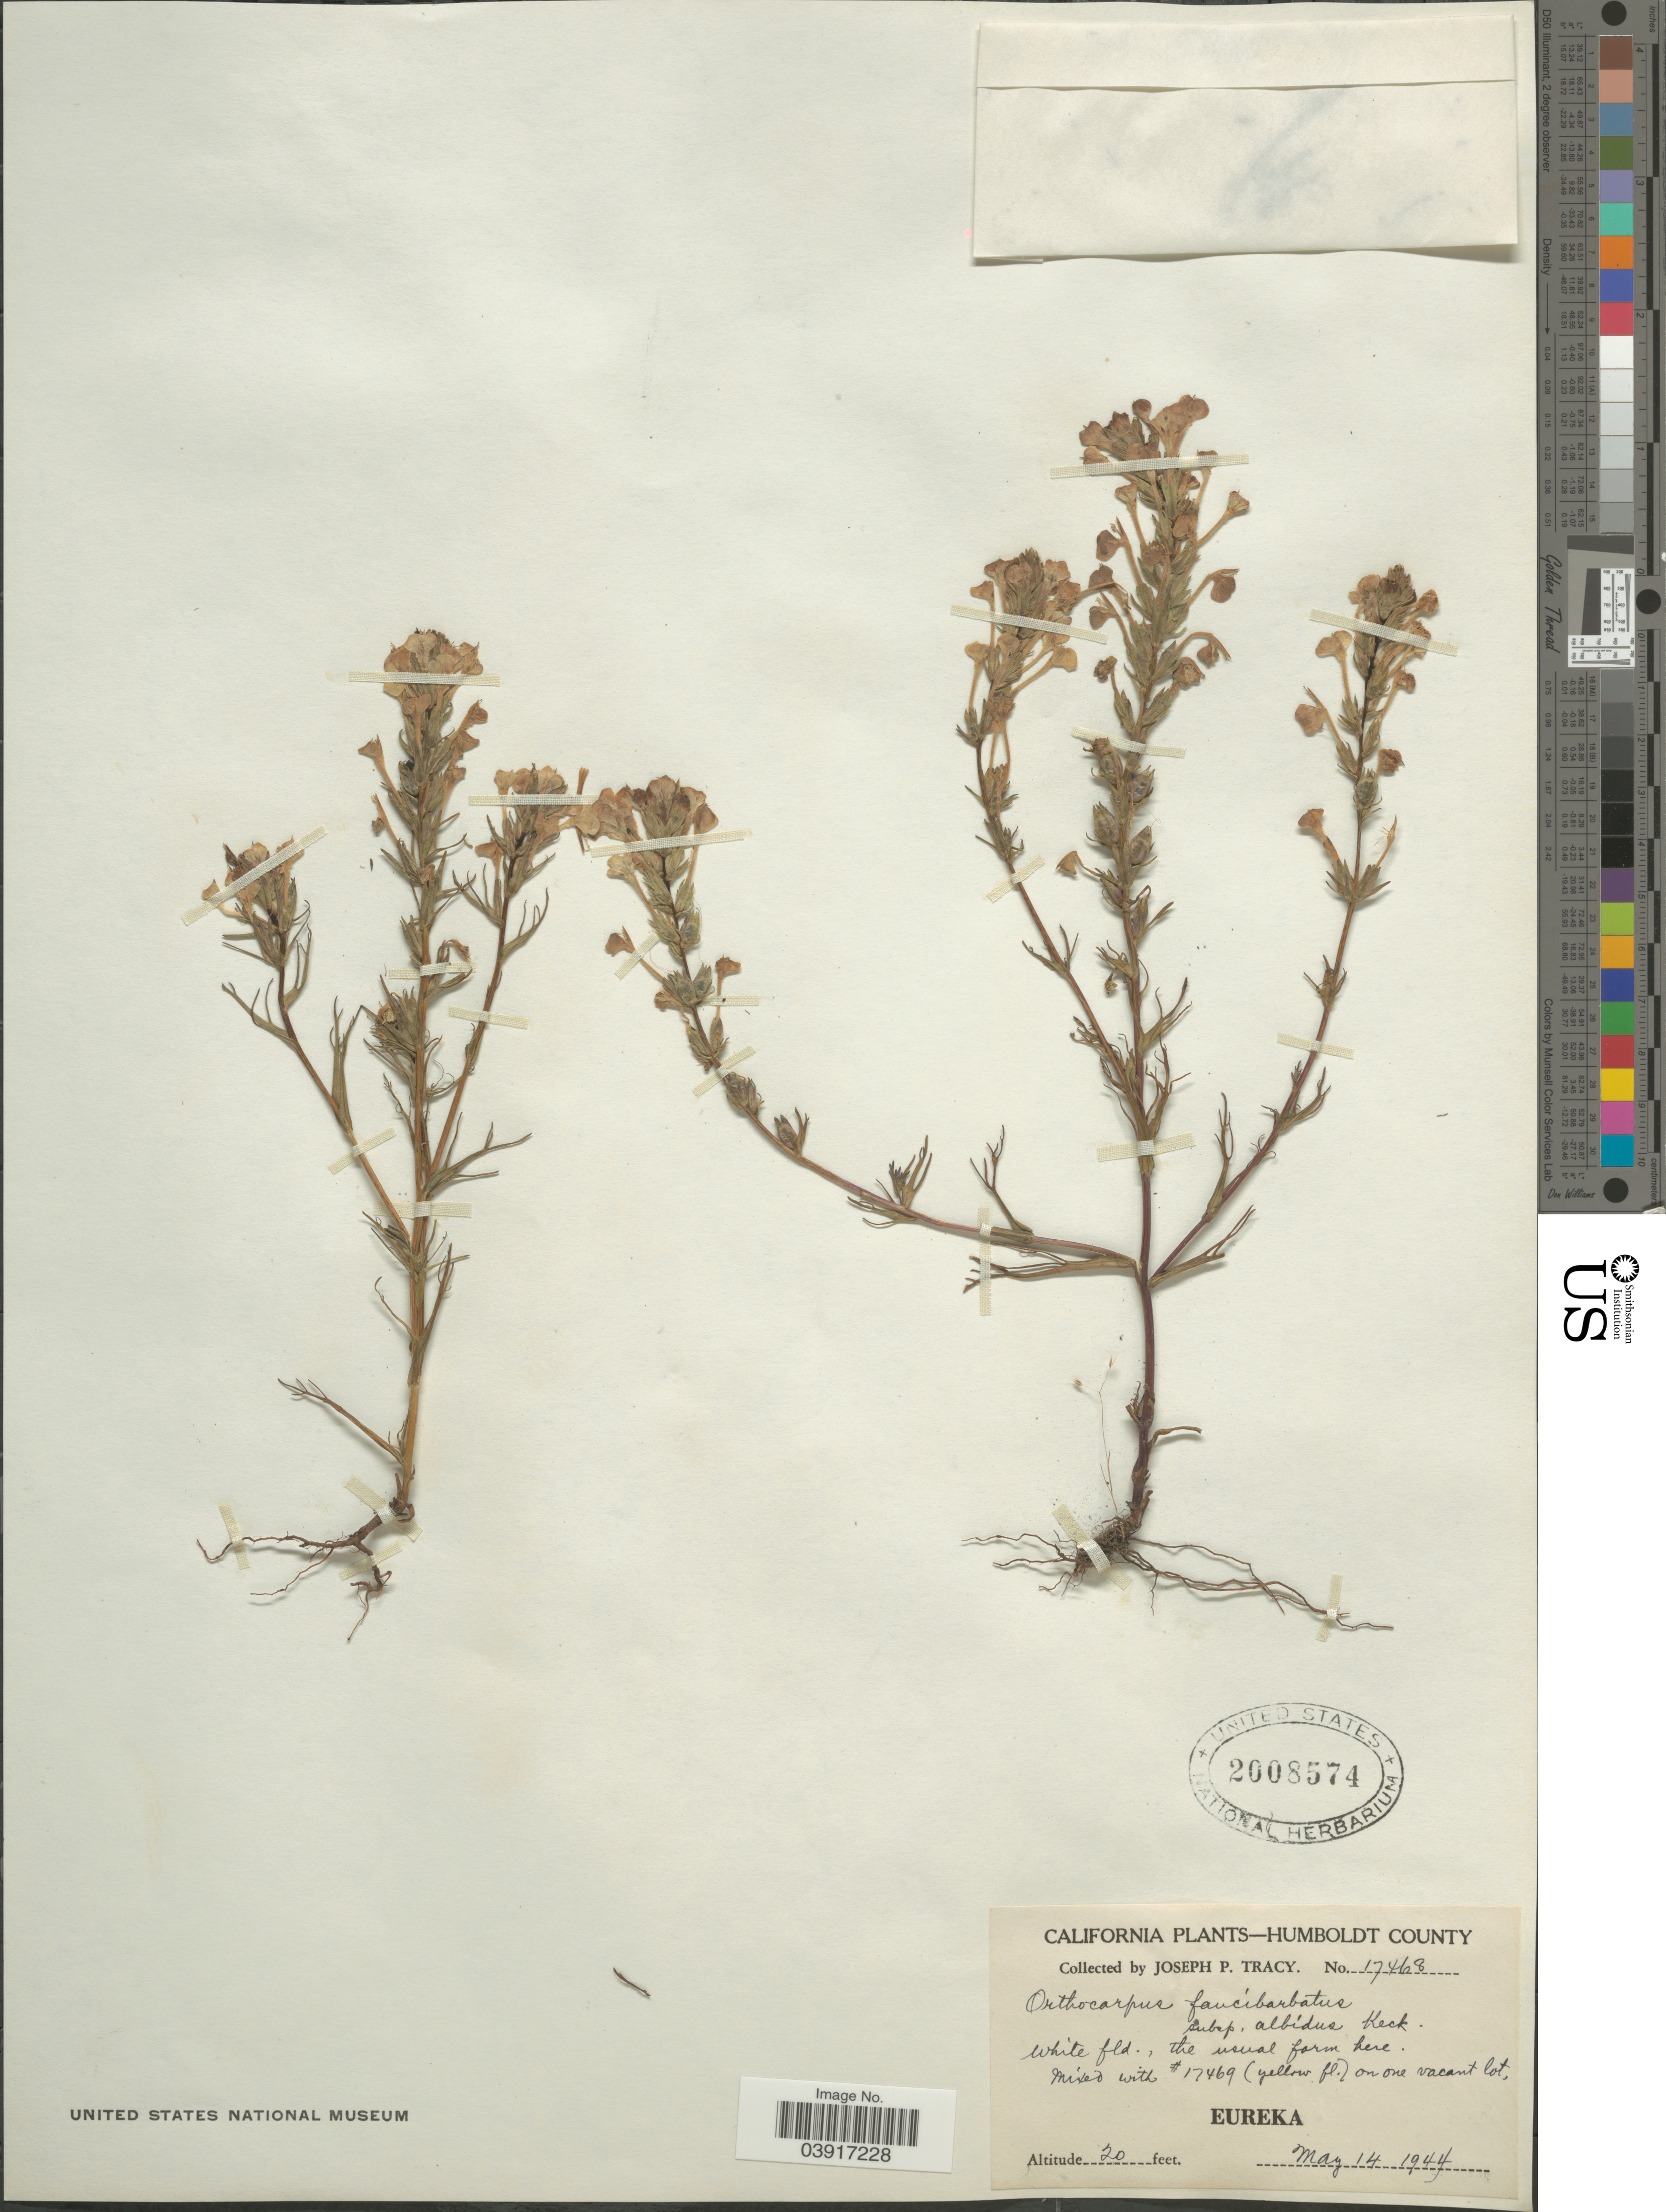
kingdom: Plantae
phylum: Tracheophyta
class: Magnoliopsida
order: Lamiales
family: Orobanchaceae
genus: Orthocarpus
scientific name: Orthocarpus faucibarbatus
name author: A. Gray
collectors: J. Tracy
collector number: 17468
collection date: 1944-05-14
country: United States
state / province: California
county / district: Humboldt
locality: Humboldt County. Eureka.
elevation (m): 6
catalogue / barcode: US 2008574